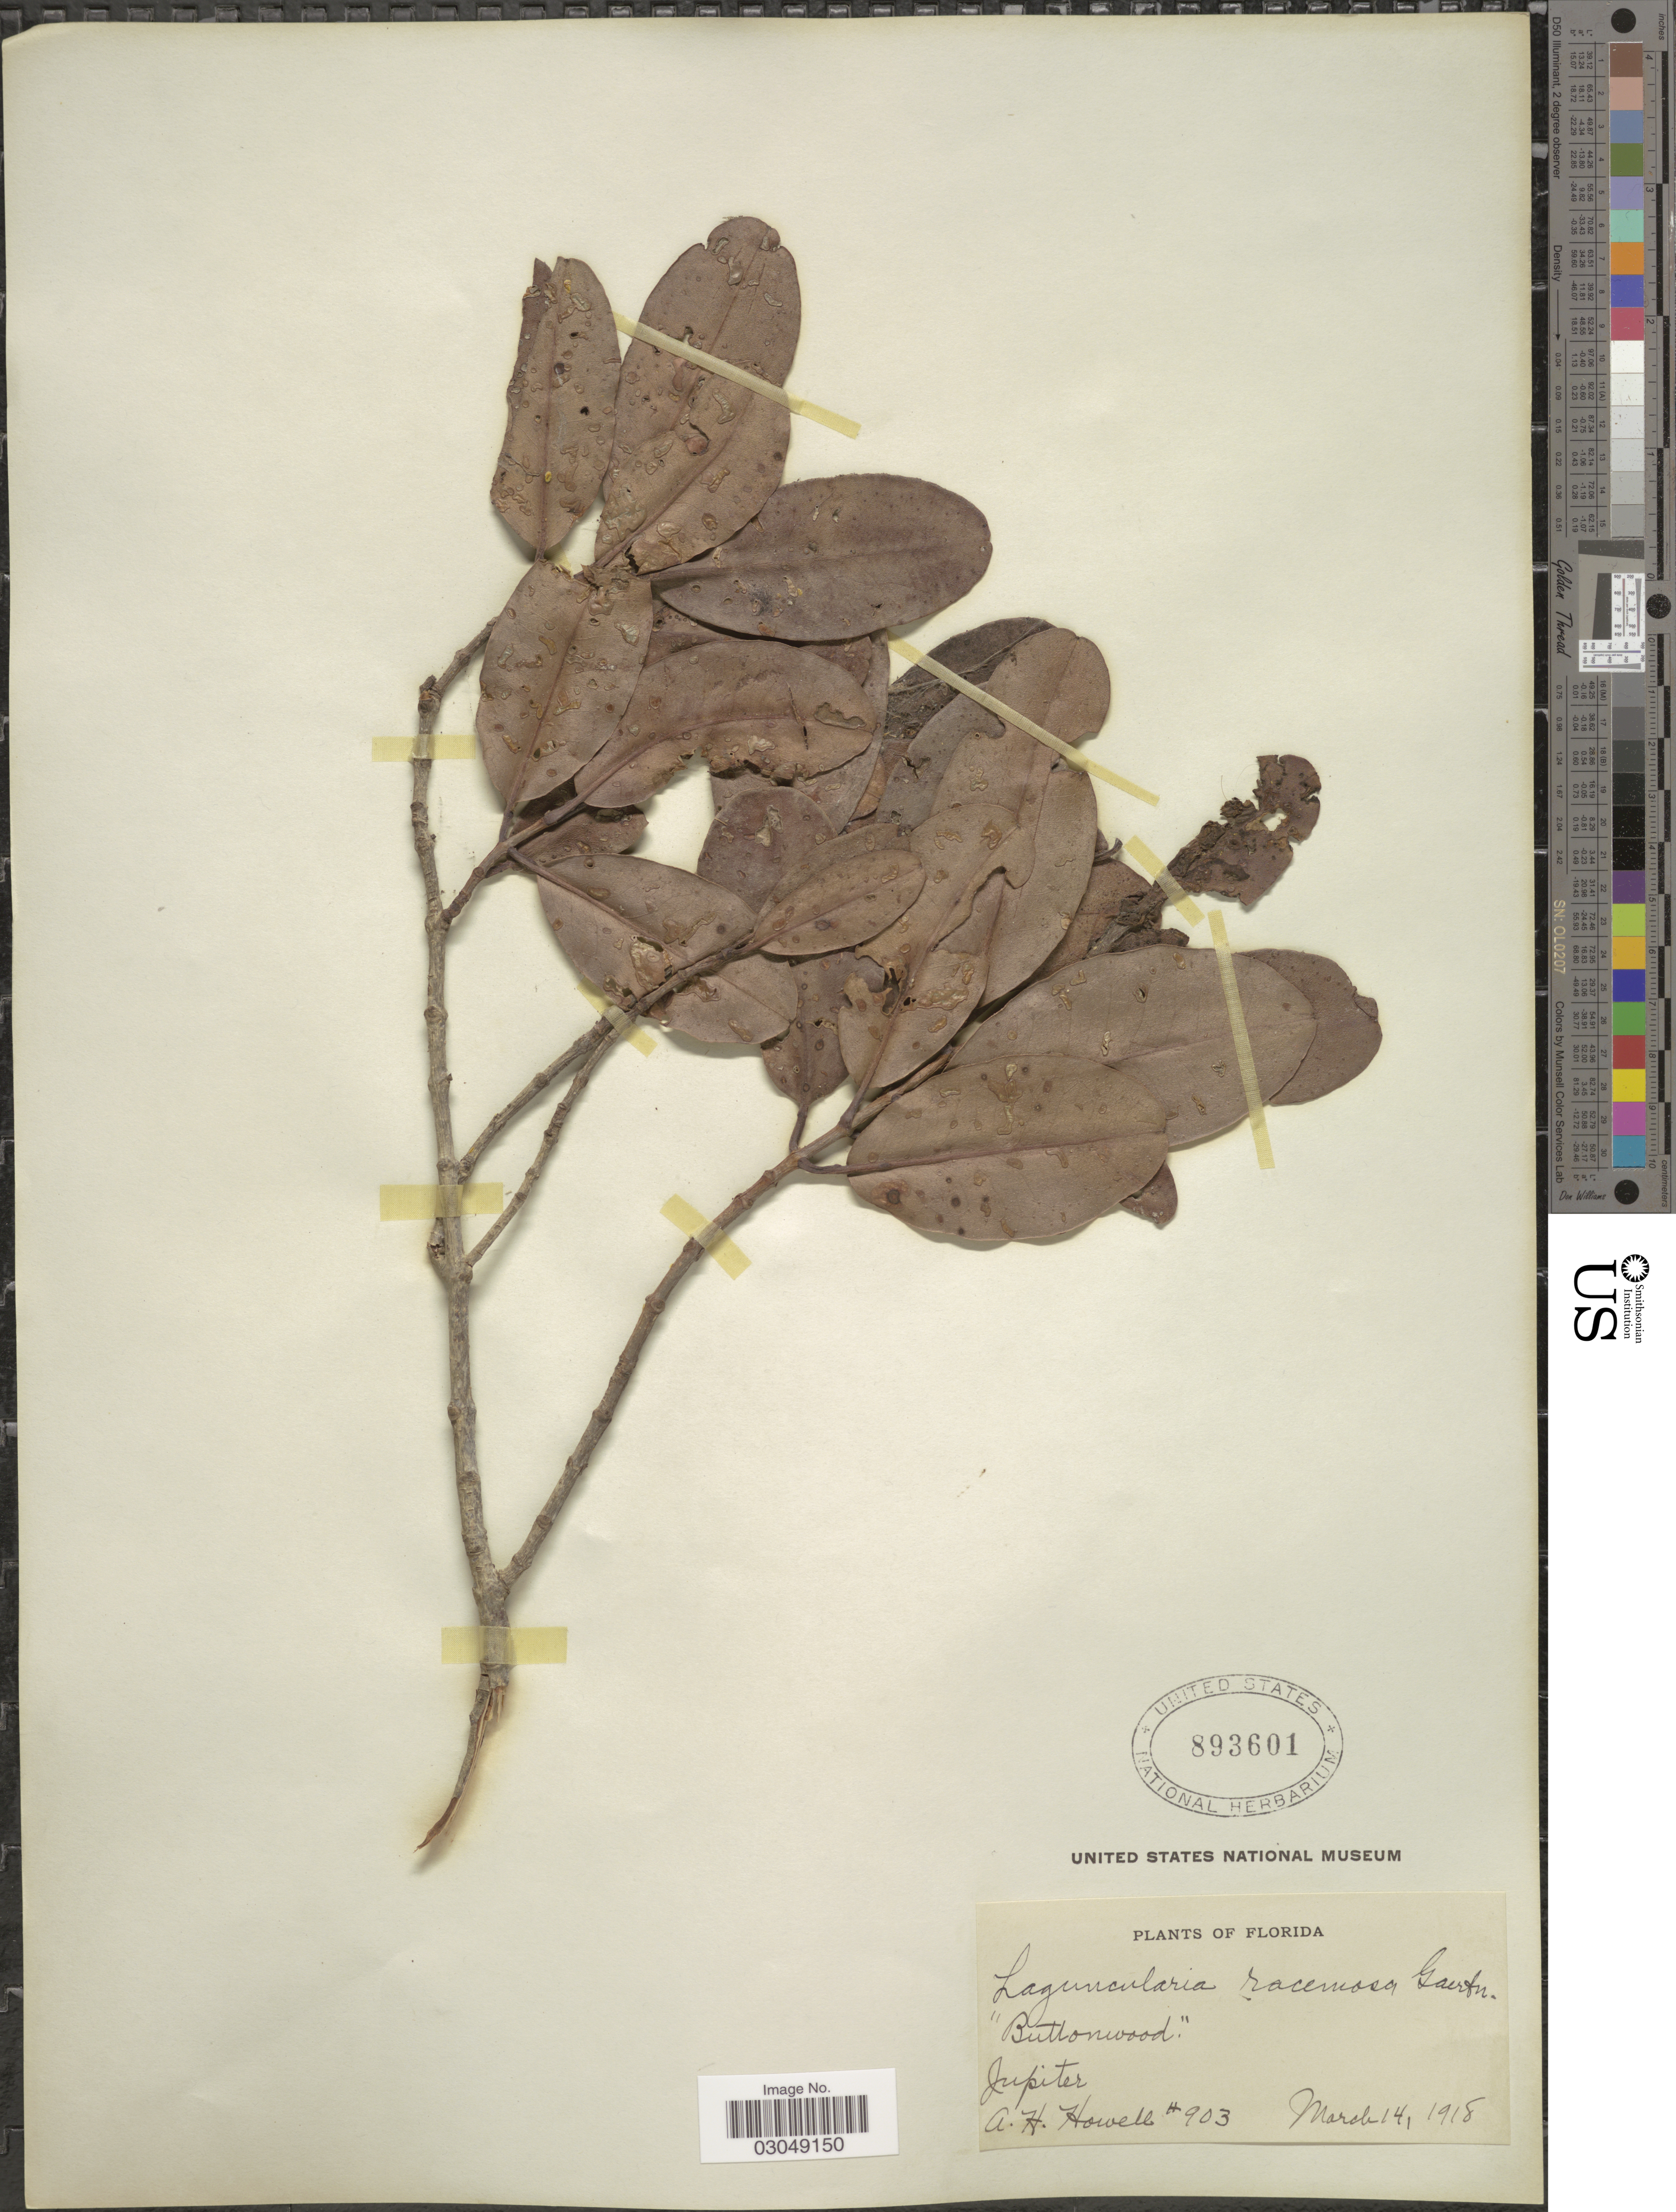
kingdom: Plantae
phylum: Tracheophyta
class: Magnoliopsida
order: Myrtales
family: Combretaceae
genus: Laguncularia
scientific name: Laguncularia racemosa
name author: (L.) C.F. Gaertn.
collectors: A. Howell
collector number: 903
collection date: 1918-03-14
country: United States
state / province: Florida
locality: Jupiter.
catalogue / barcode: US 893601